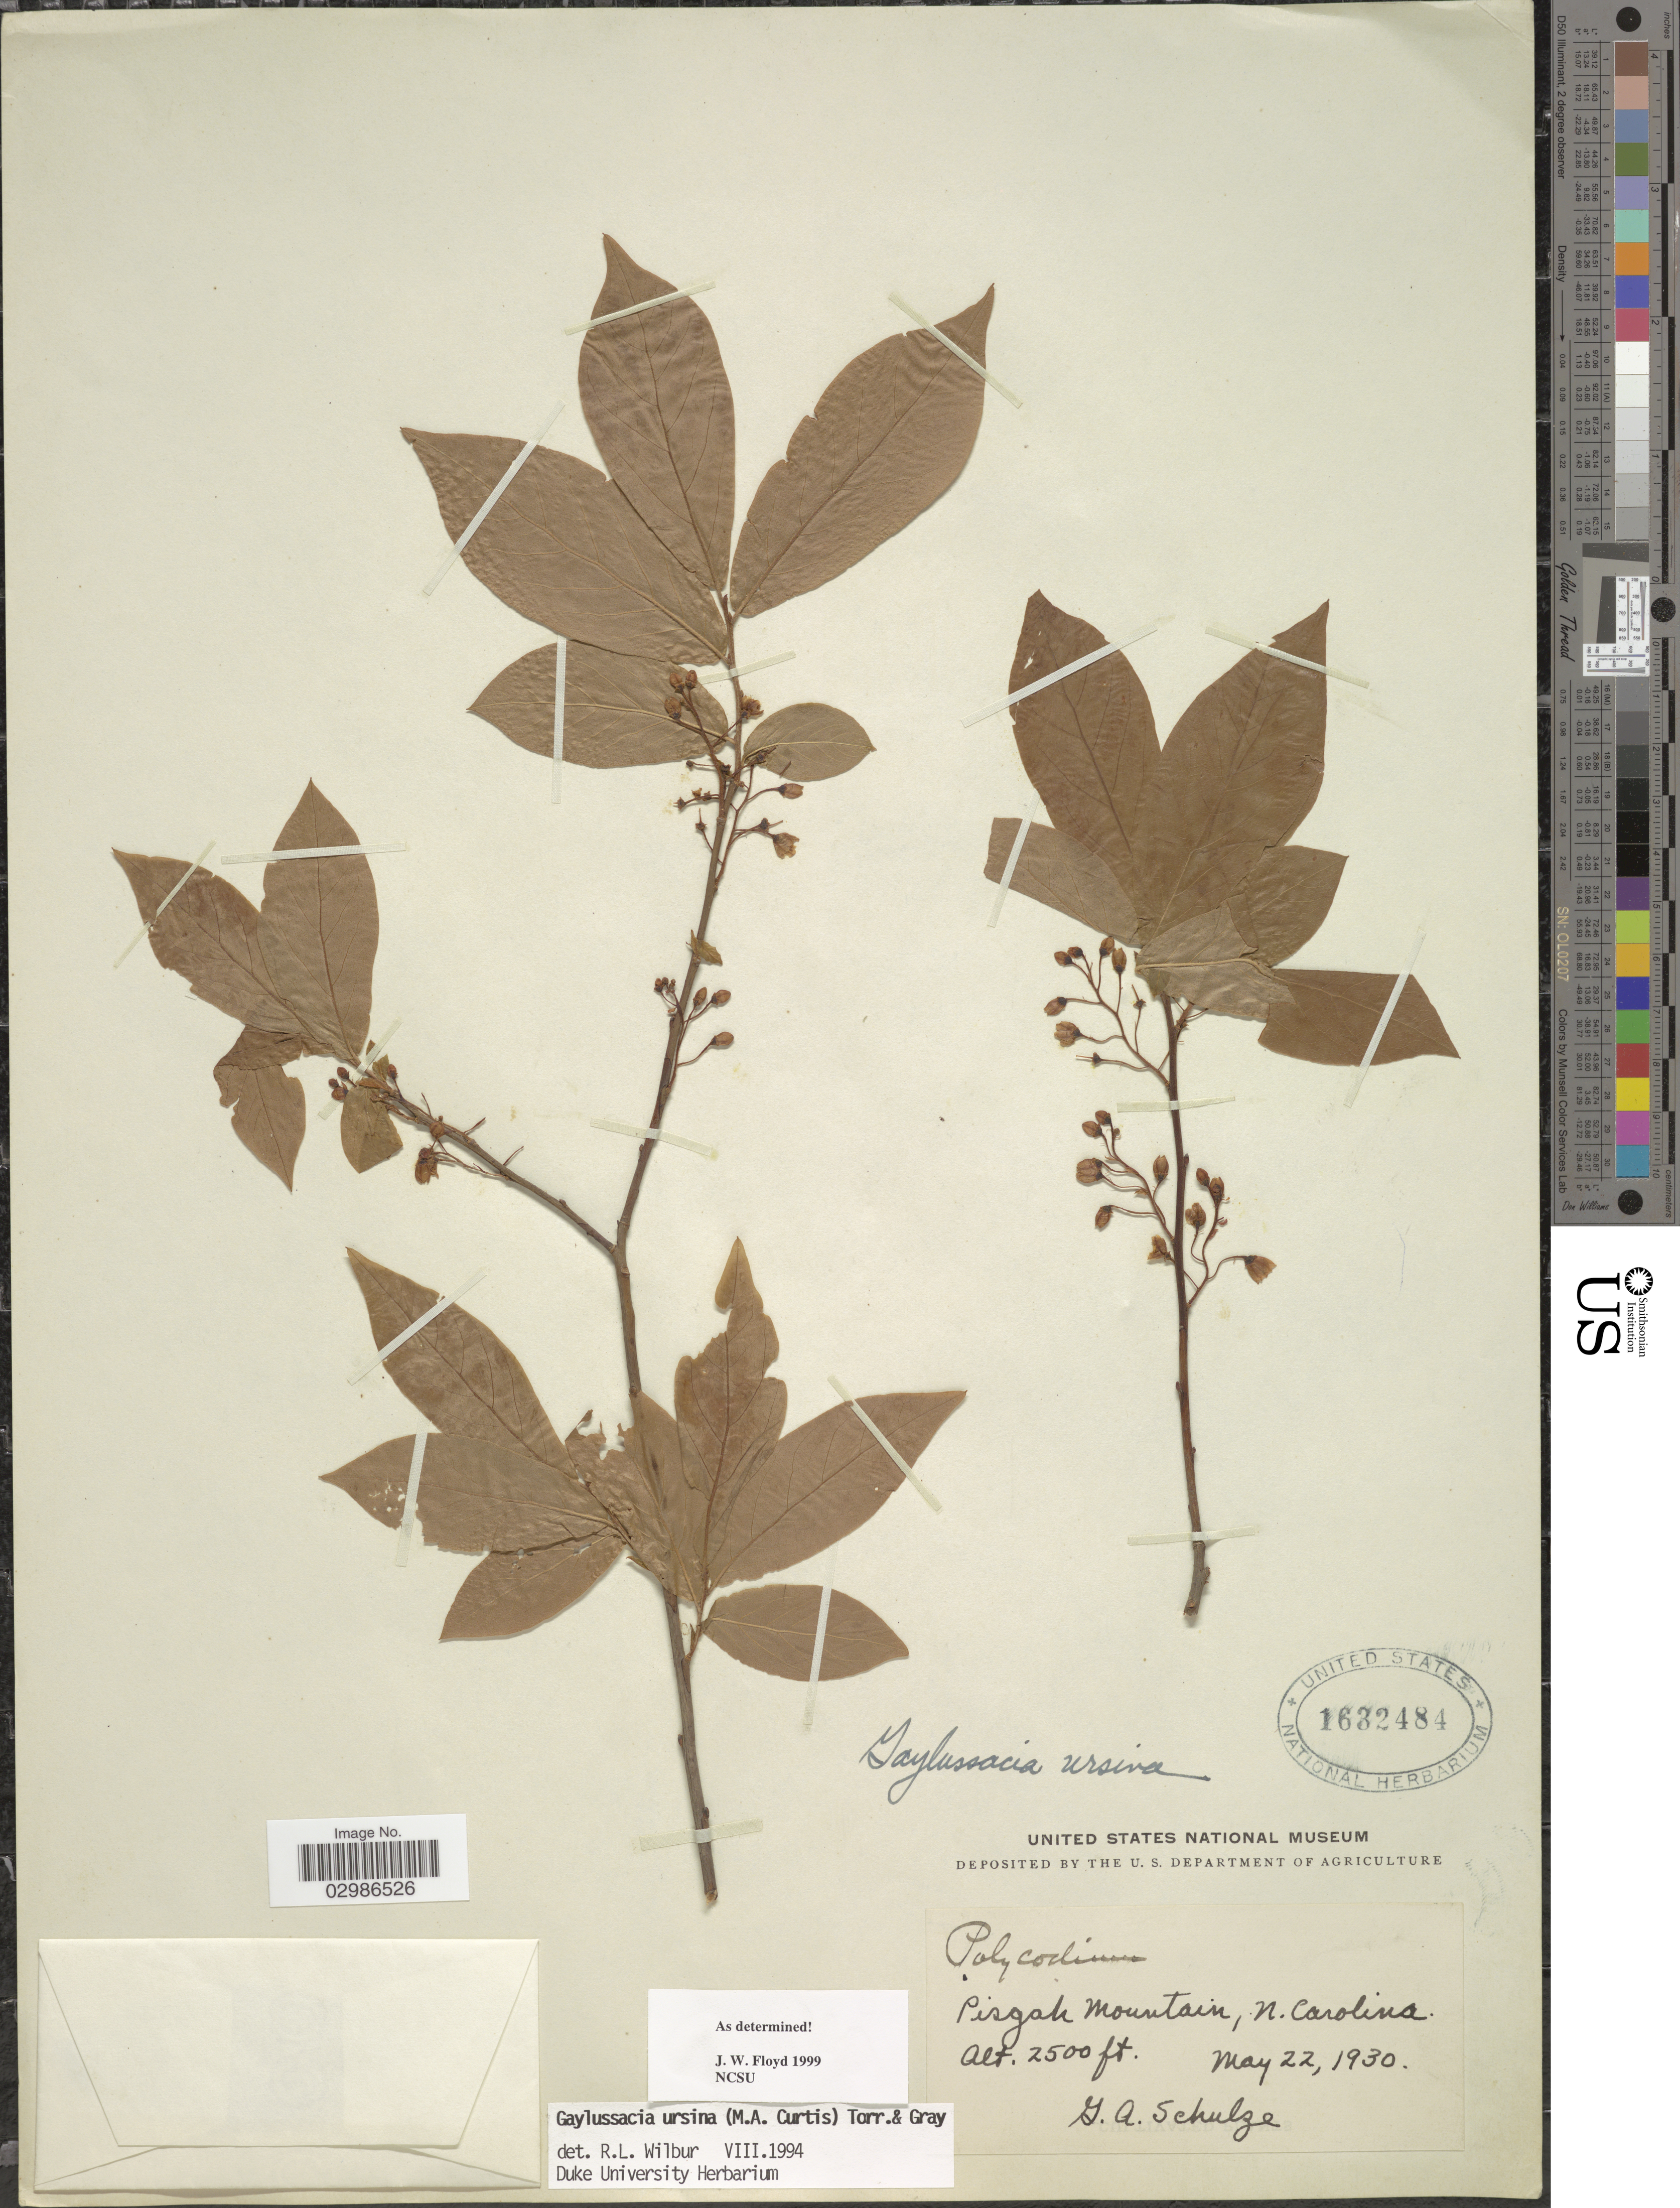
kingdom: Plantae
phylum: Tracheophyta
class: Magnoliopsida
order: Ericales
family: Ericaceae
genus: Gaylussacia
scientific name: Gaylussacia ursina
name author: (M.A. Curtis) Torr. & A. Gray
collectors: G. A. Schulze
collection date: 1930-05-22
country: United States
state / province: North Carolina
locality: Pisgah Mountain, N. Carolina.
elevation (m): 762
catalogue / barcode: US 1632484